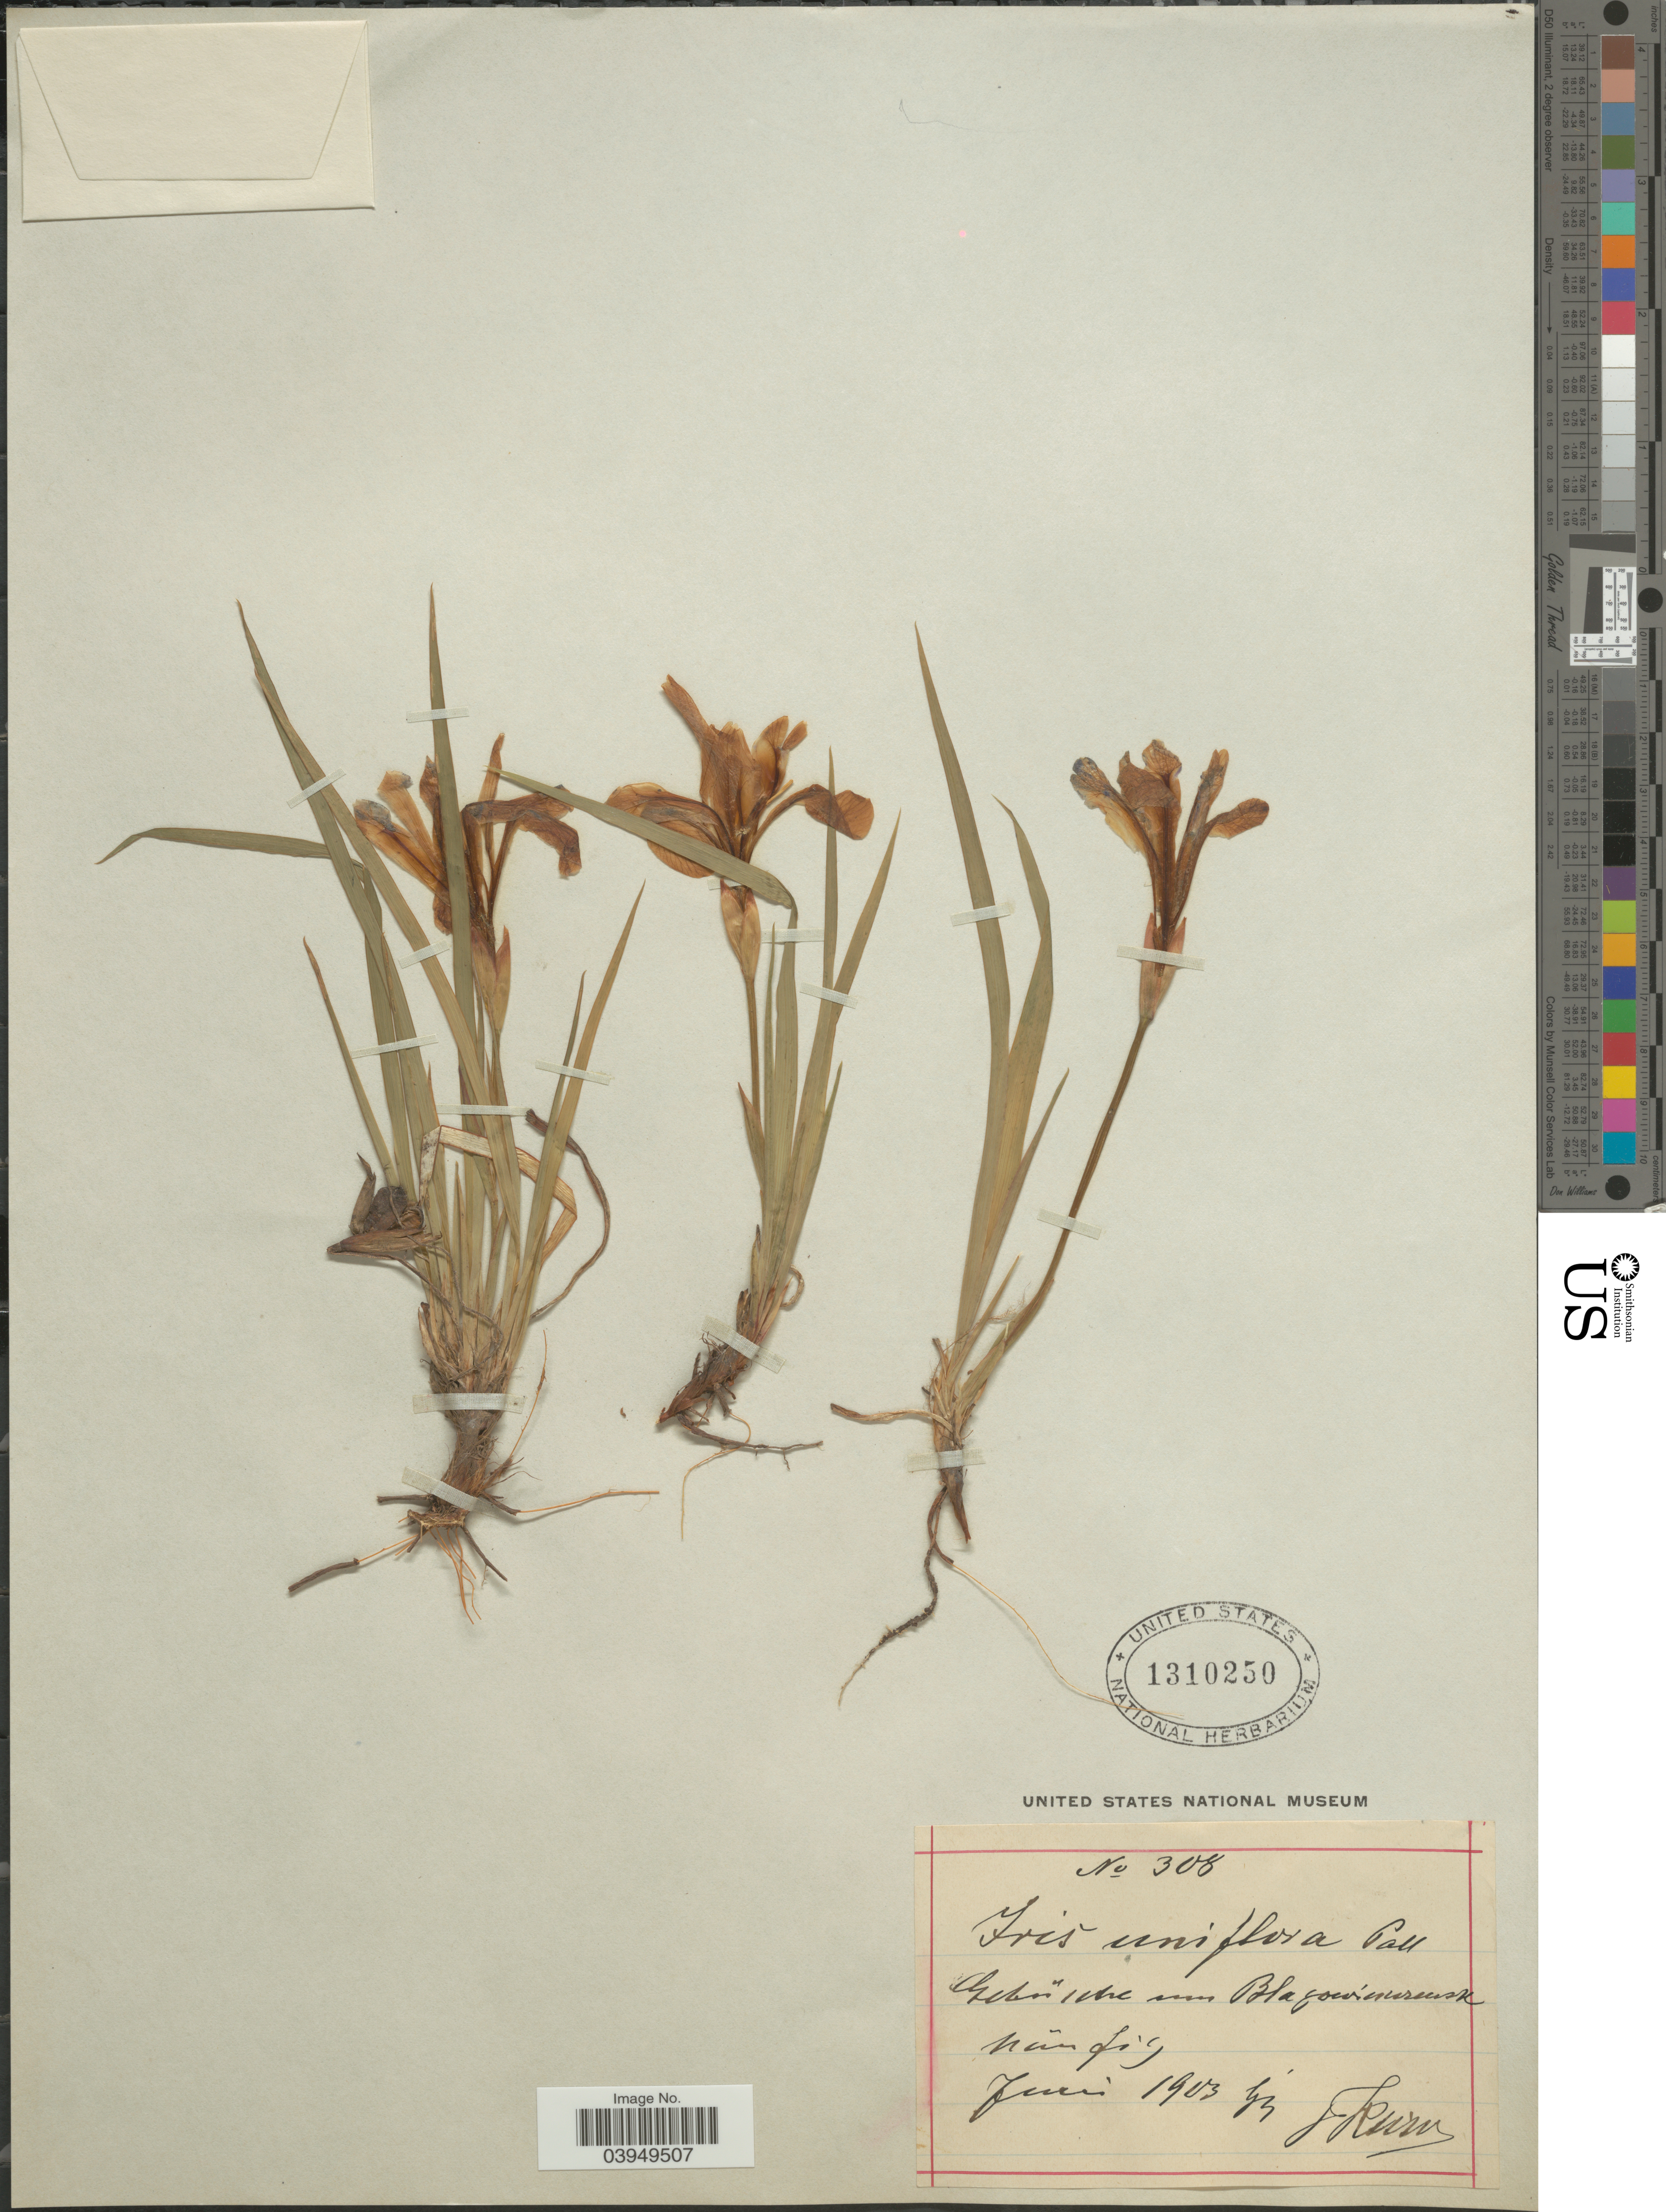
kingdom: Plantae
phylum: Tracheophyta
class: Liliopsida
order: Asparagales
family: Iridaceae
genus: Iris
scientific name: Iris uniflora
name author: Pall. ex Link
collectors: J. Kuruc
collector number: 308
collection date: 1903-06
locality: Gebúntie um Blagoevimarcusk Nunfig. [interpreted]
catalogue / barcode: US 1310250